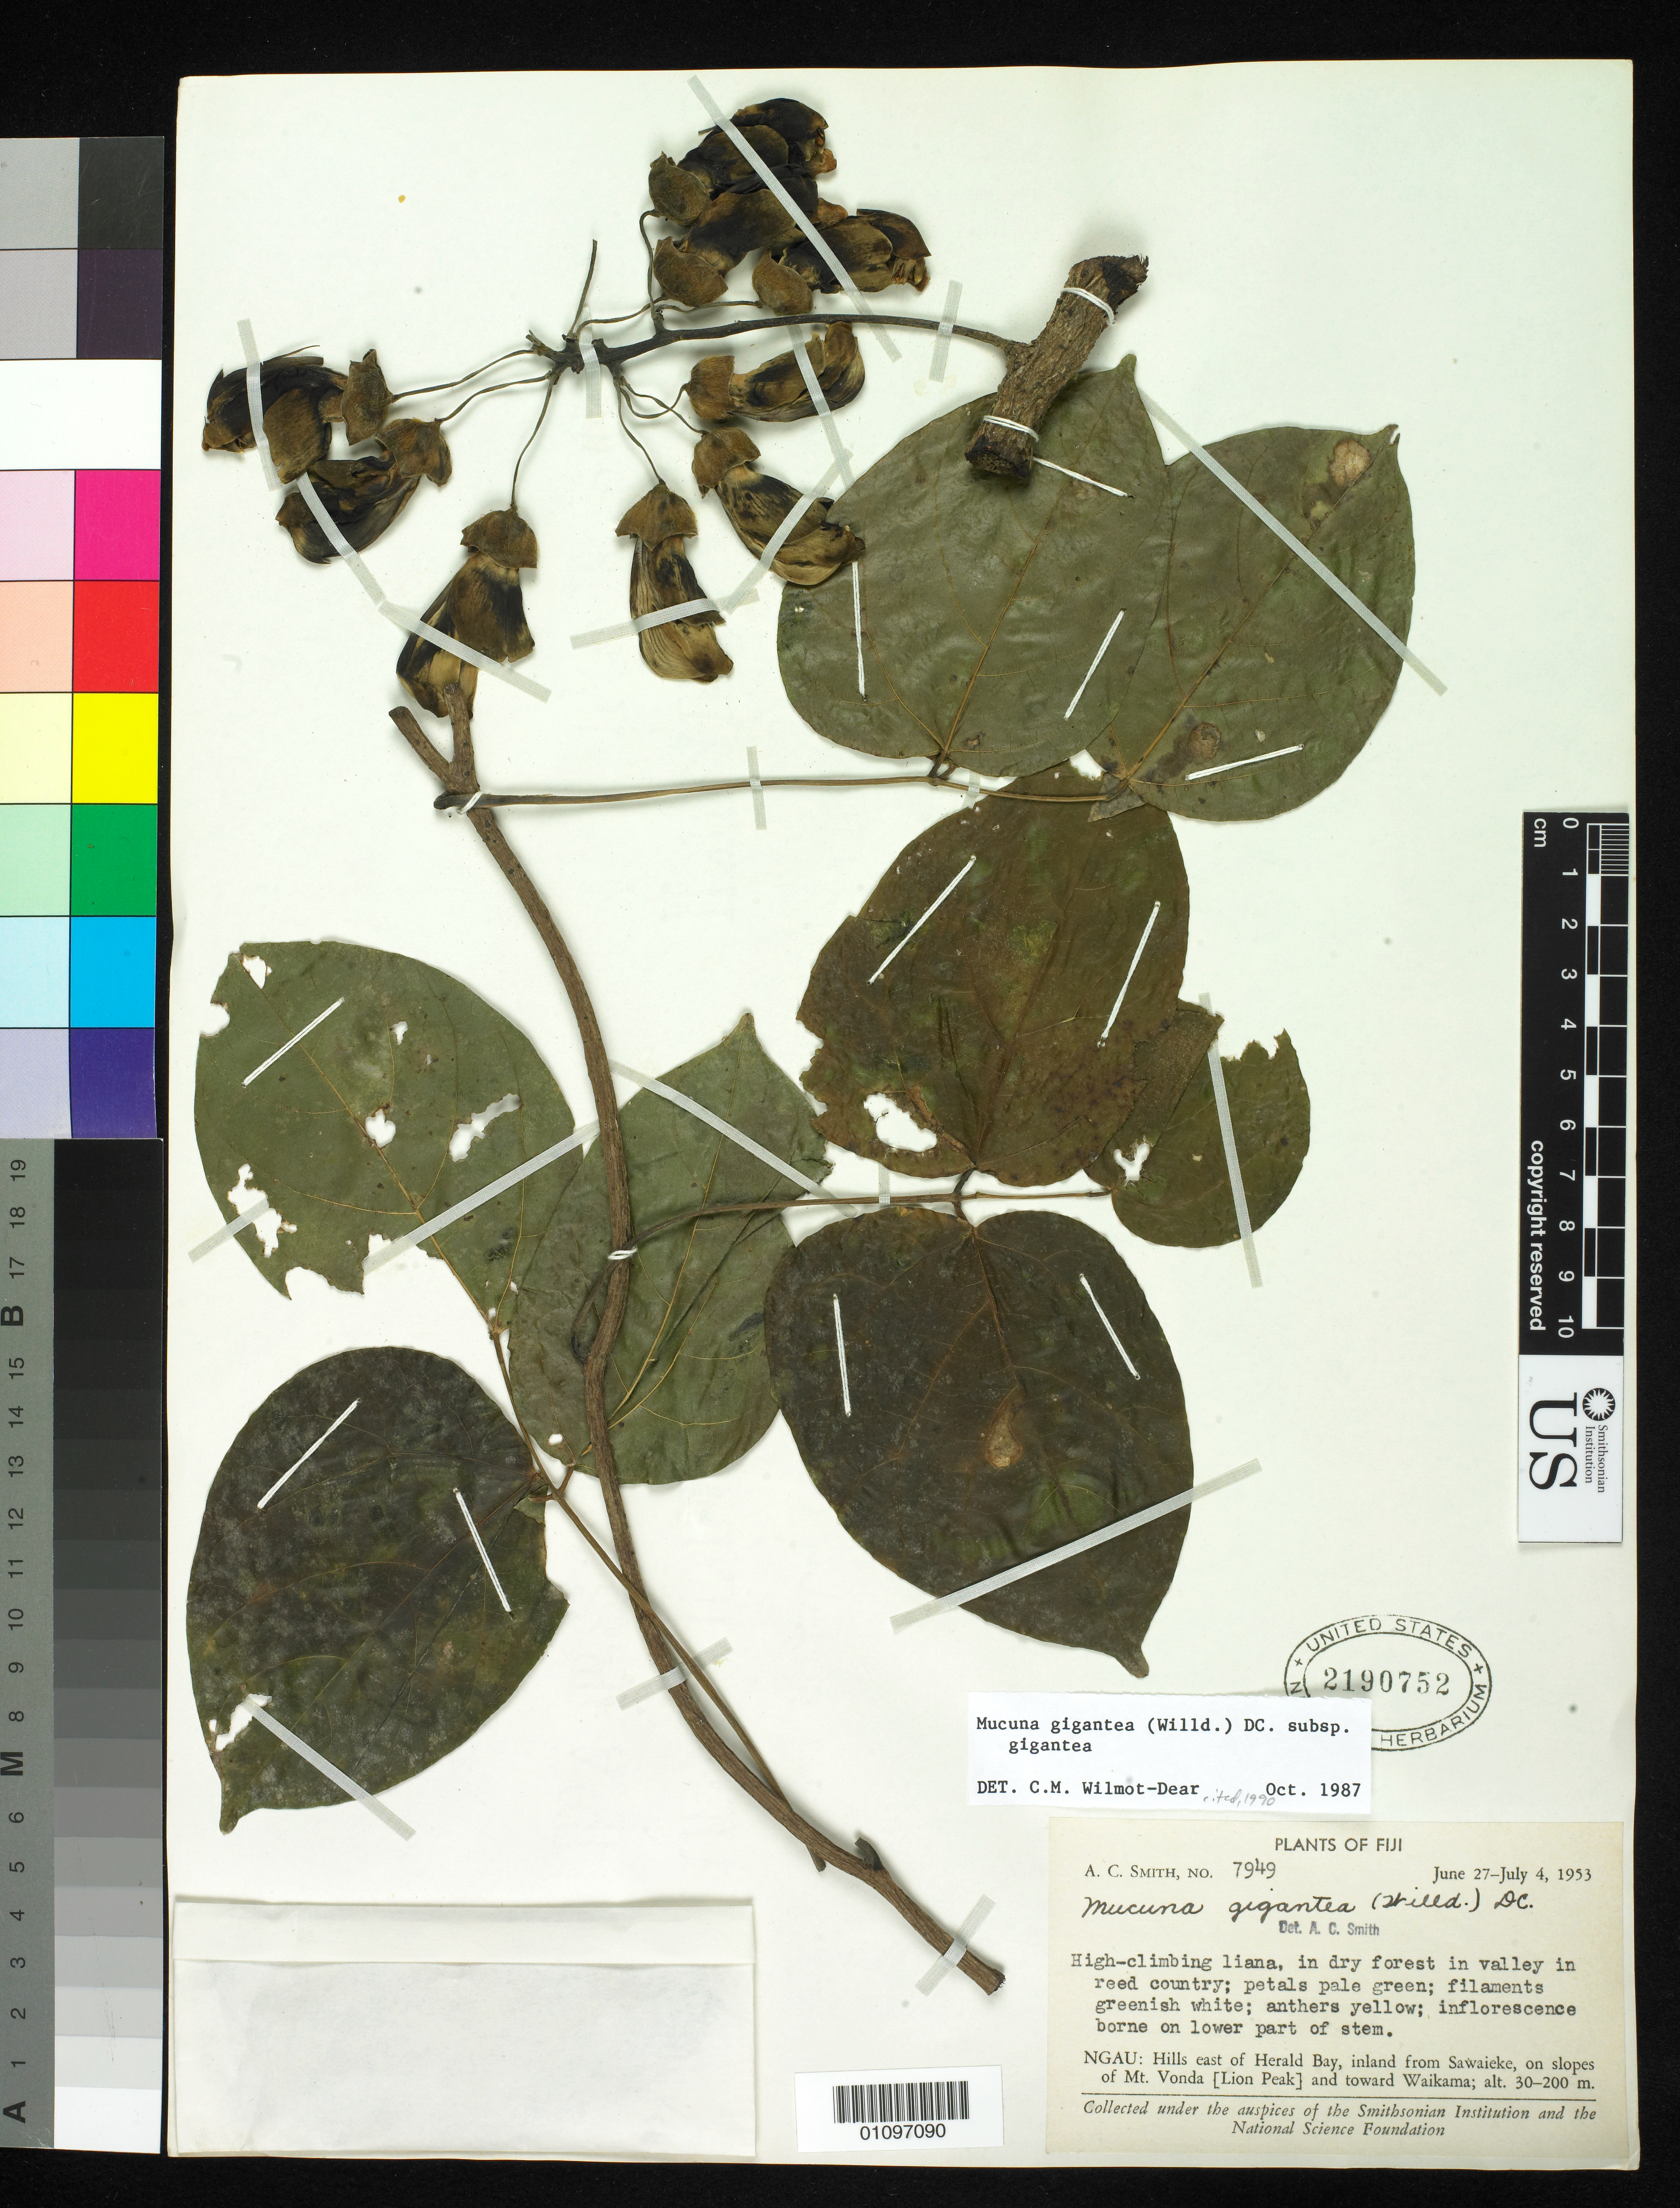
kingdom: Plantae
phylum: Tracheophyta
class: Magnoliopsida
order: Fabales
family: Fabaceae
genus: Mucuna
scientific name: Mucuna gigantea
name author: (Willd.) DC.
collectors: C. A. Smith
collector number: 7949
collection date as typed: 27 Jun 1953 to 04 Jul 1953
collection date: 1953-06-27/1953-07-04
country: Fiji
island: Gau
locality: Hills east of Herald Bay, inland from Sawaieke, on slopes of Mt. Vonda (Lion Peak) and toward Waikama; in dry forested valley in reed country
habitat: In dry forest in valley in reed country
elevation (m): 30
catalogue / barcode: US 2190752